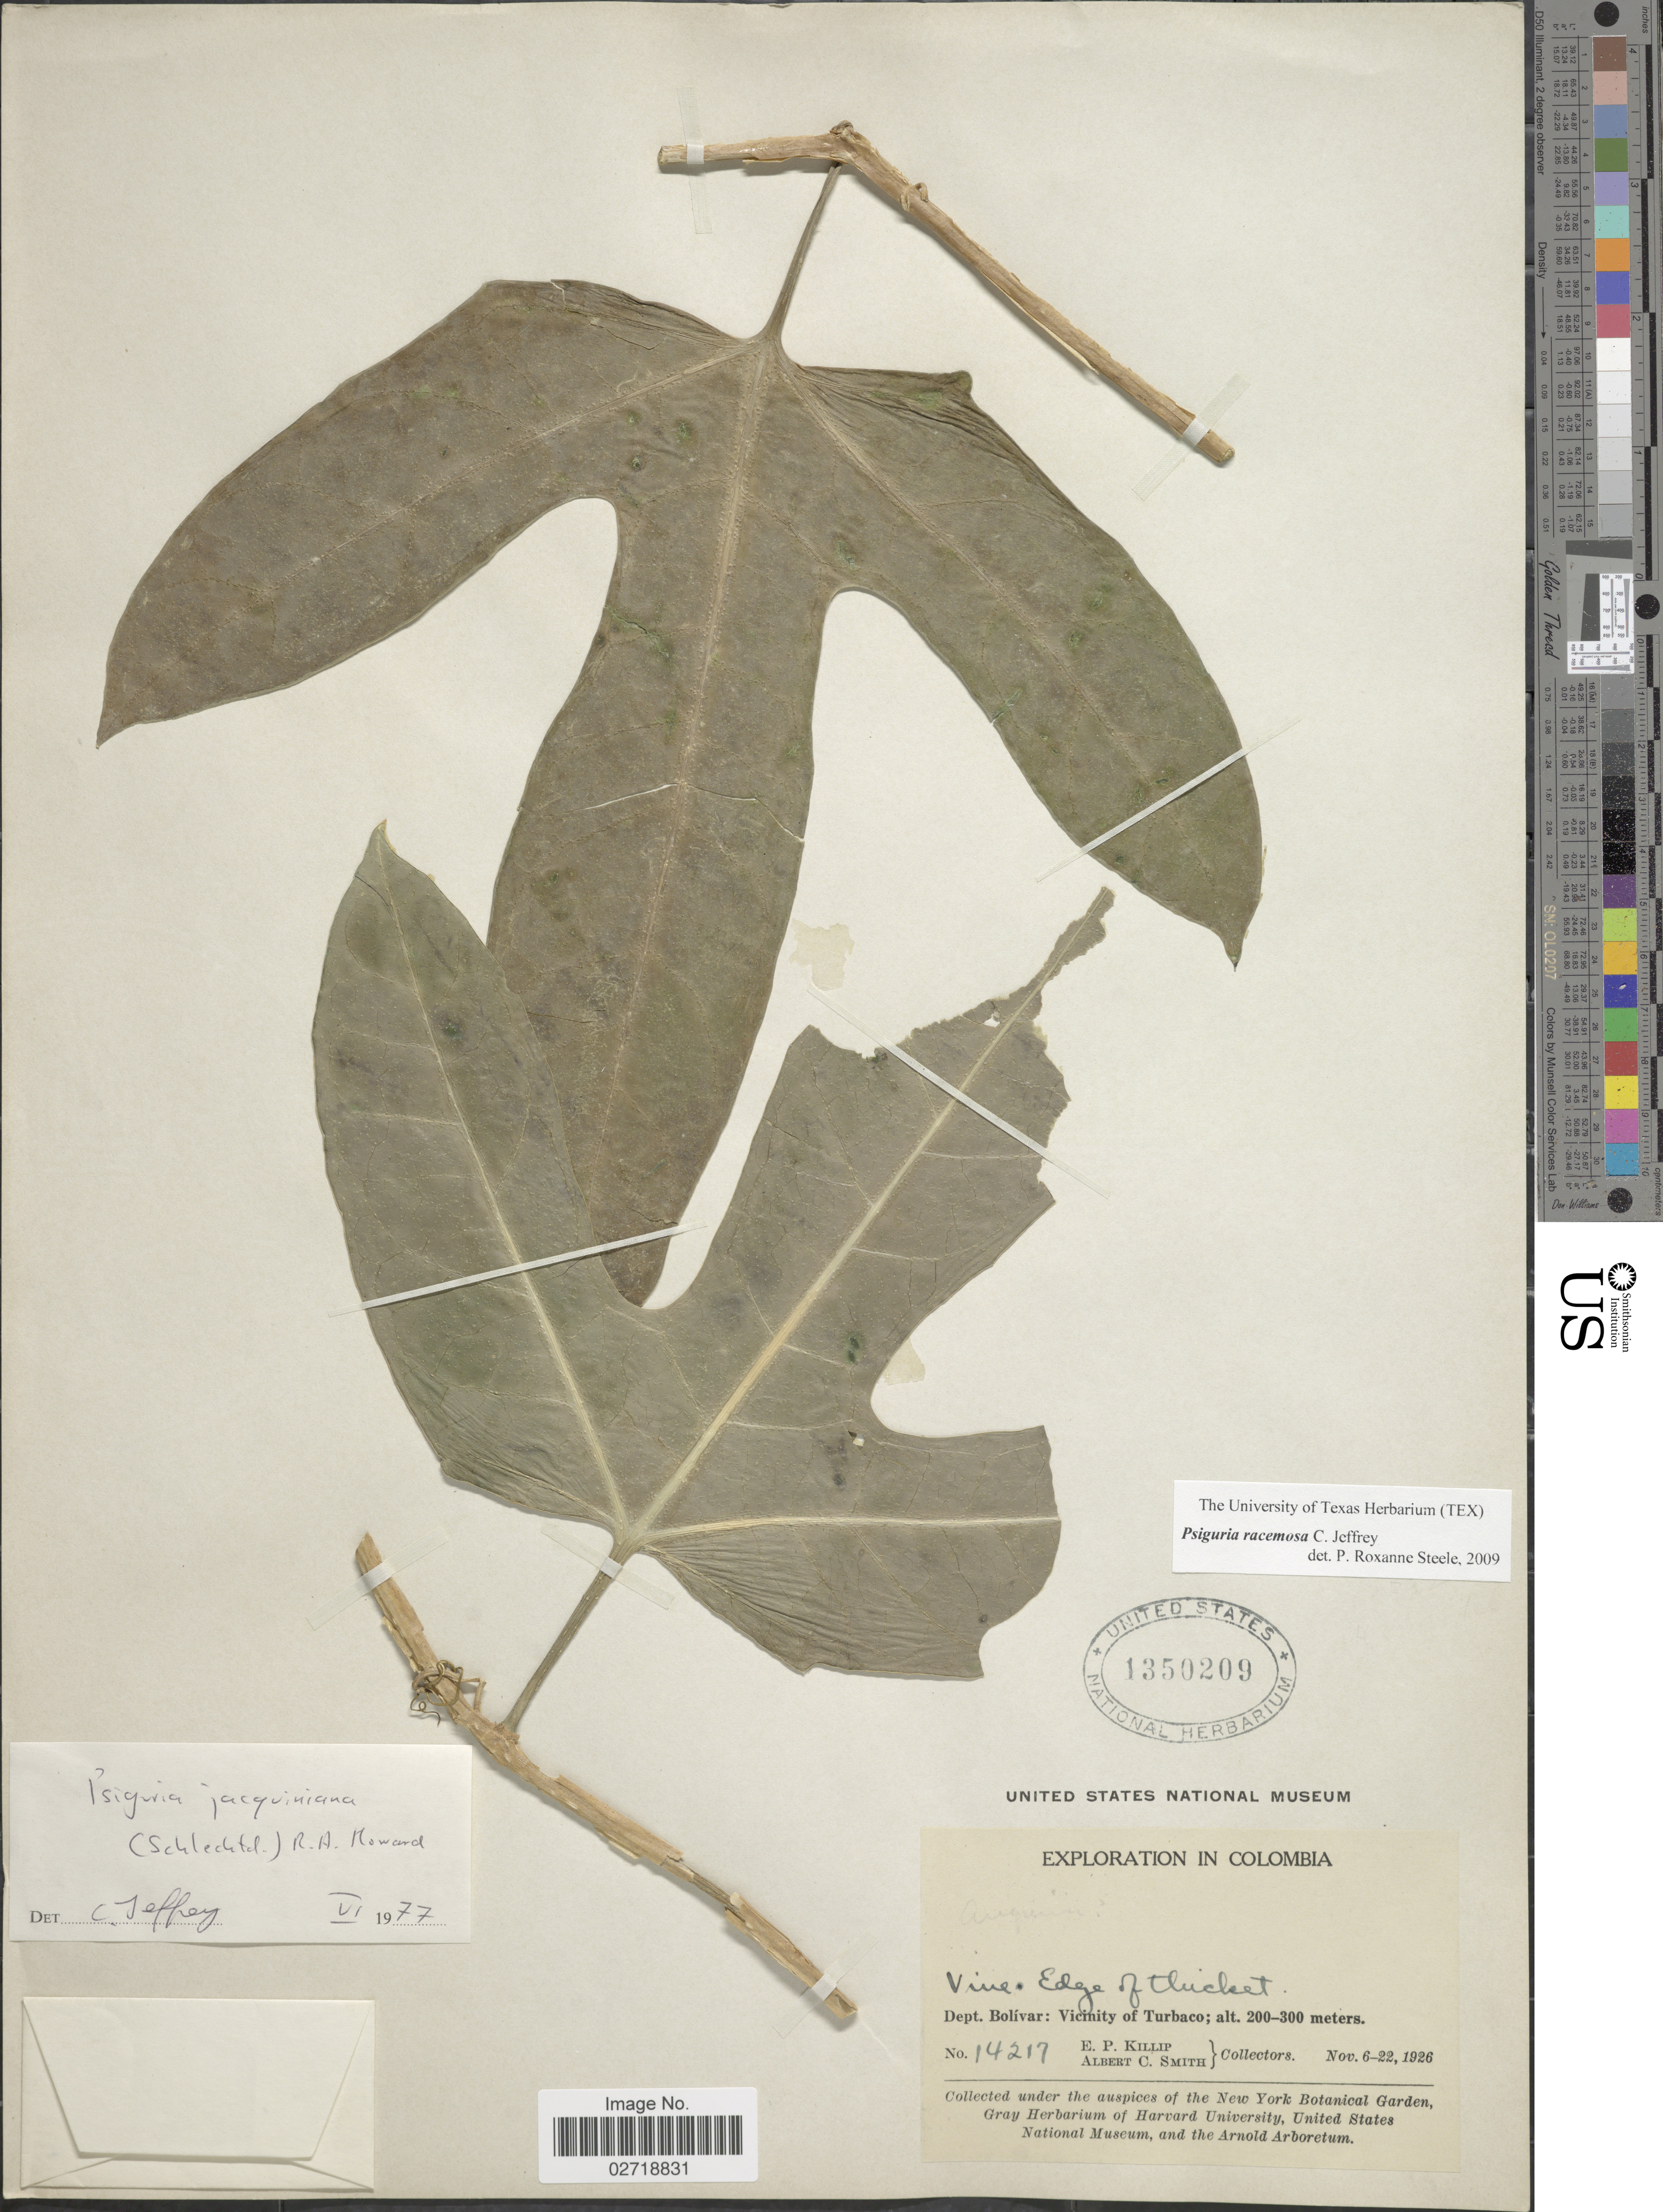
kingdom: Plantae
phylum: Tracheophyta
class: Magnoliopsida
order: Cucurbitales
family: Cucurbitaceae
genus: Psiguria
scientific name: Psiguria racemosa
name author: C. Jeffrey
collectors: E. P. Killip & A. C. Smith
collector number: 14217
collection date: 1926-11-06/1926-11-22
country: Colombia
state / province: Bolívar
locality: Vicinity of Turbaco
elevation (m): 200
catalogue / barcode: US 1350209